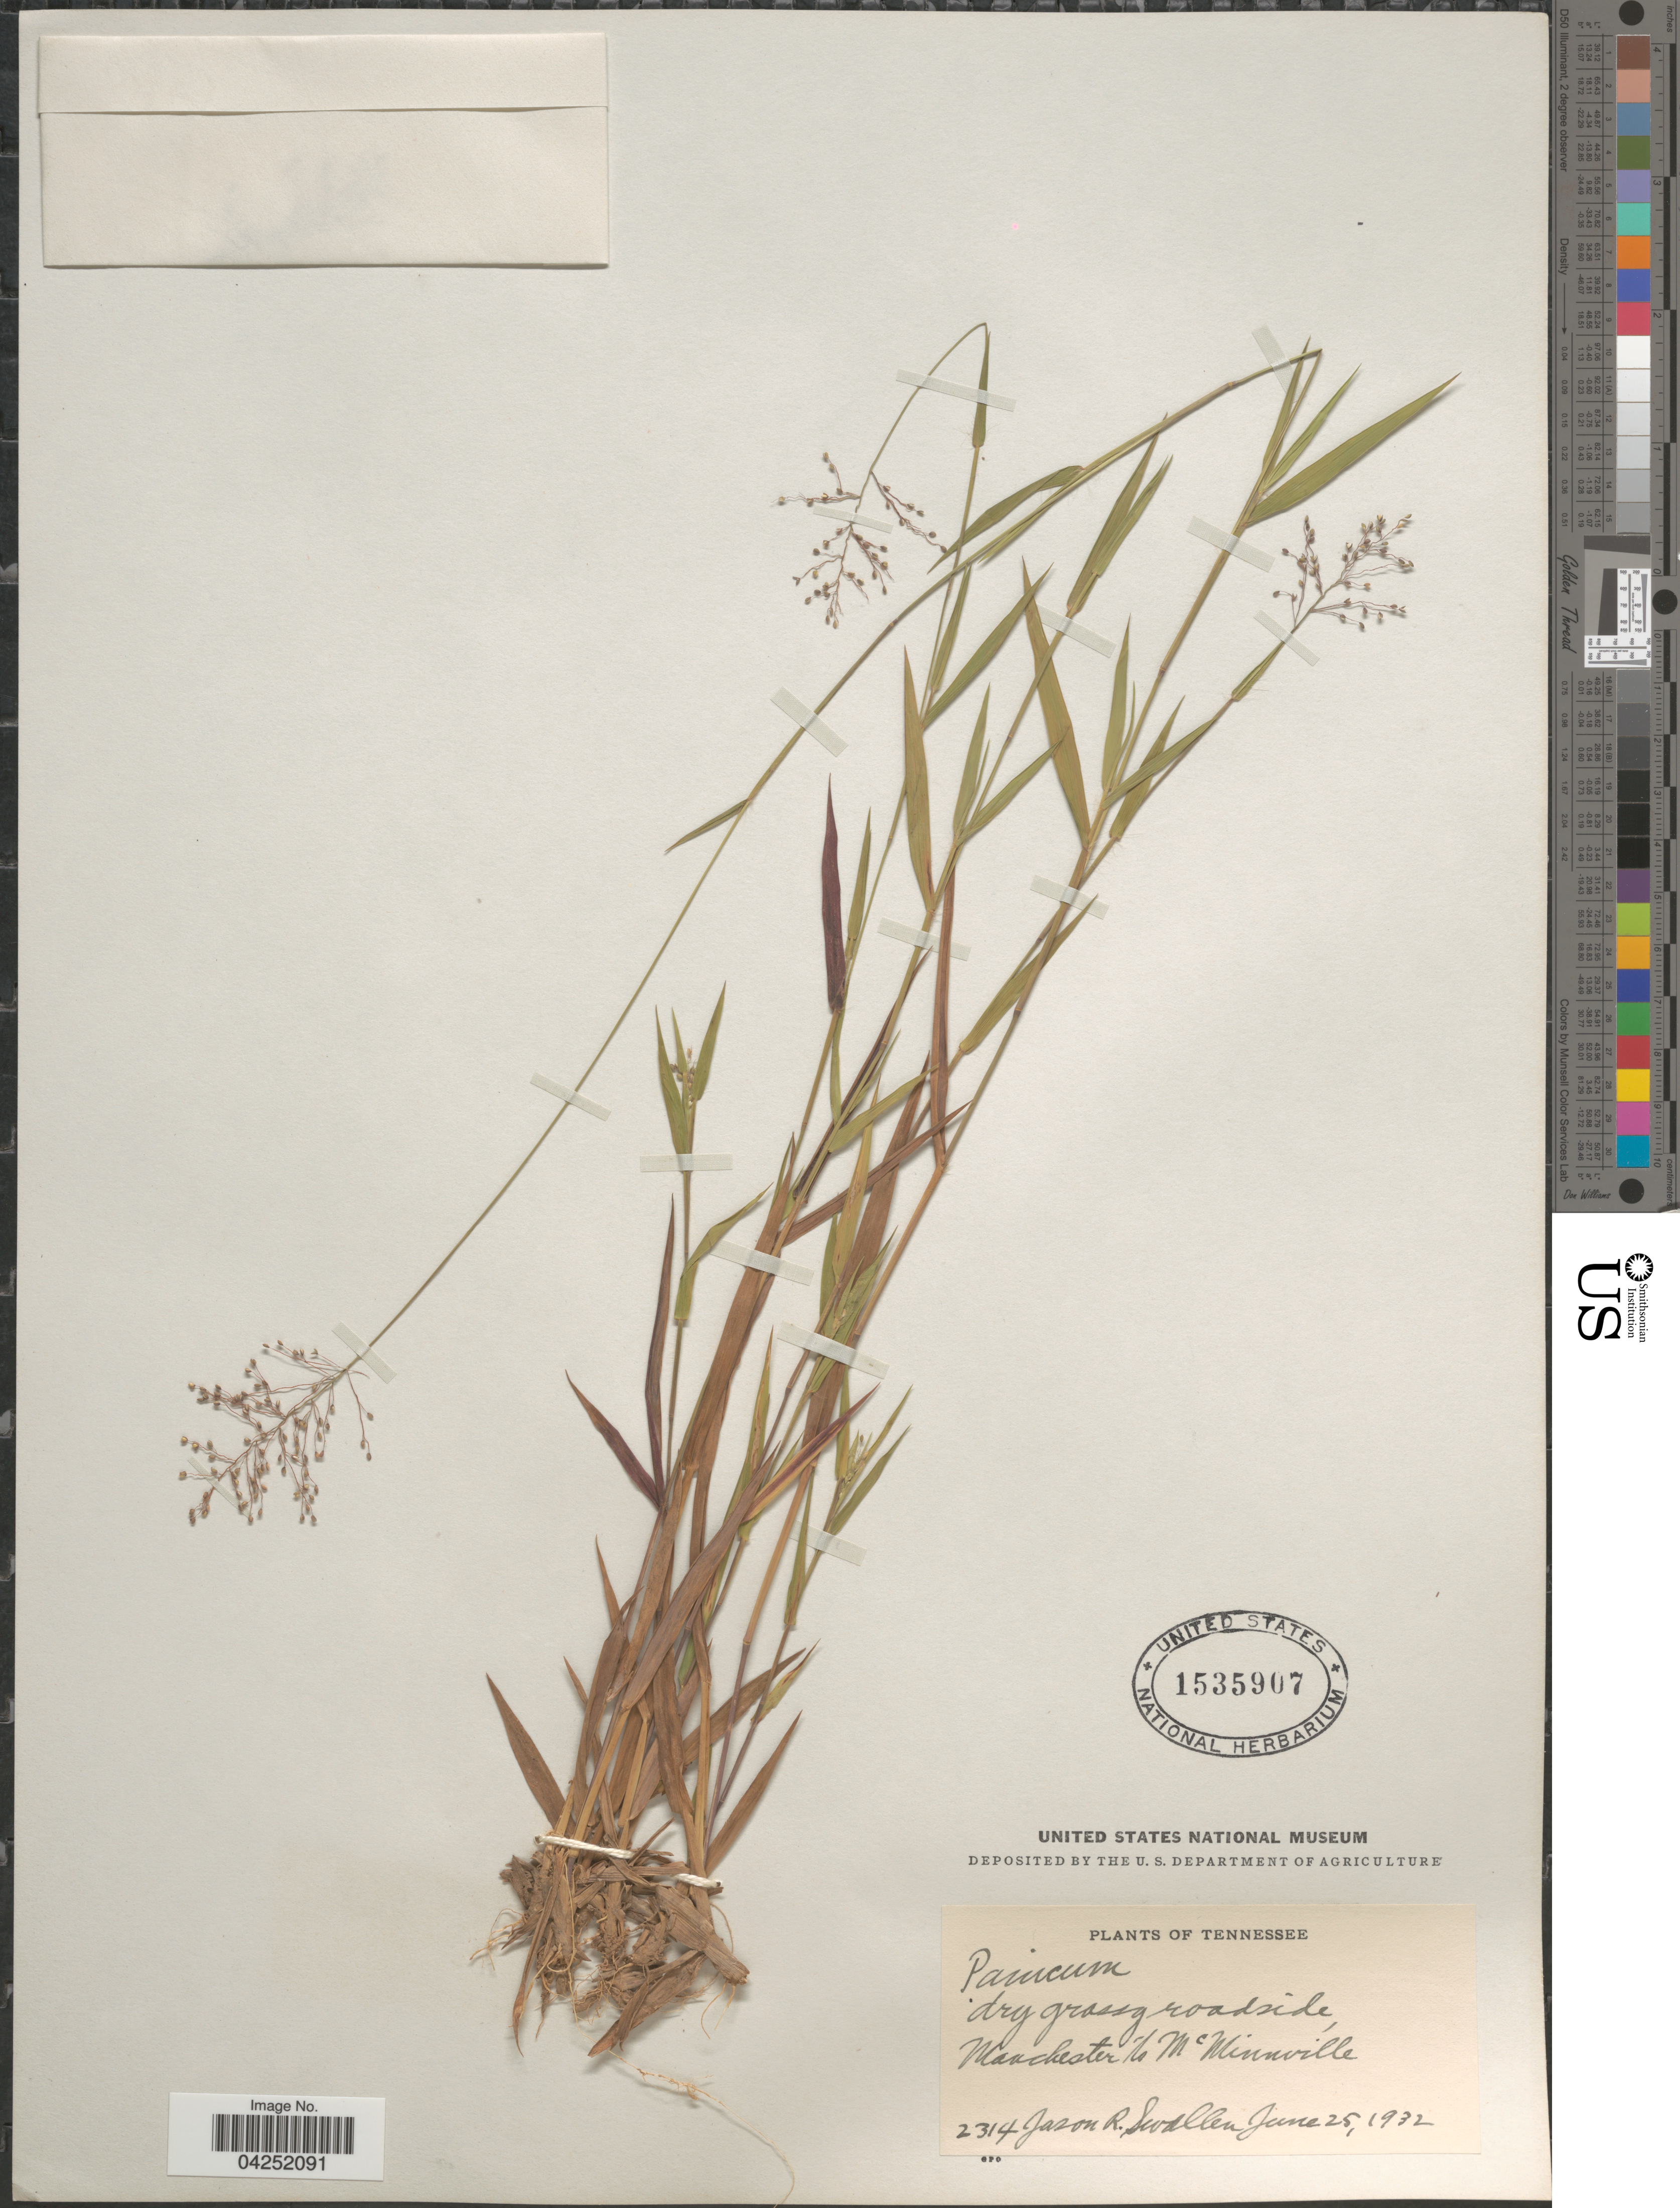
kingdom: Plantae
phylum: Tracheophyta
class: Liliopsida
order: Poales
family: Poaceae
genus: Dichanthelium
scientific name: Dichanthelium acuminatum var. lindheimeri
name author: (Nash) Gould & C.A. Clark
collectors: J. R. Swallen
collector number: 2314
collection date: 1932-06-25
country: United States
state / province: Tennessee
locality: Dry grassy roadside, Manchester to McMinnville.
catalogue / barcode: US 1535907